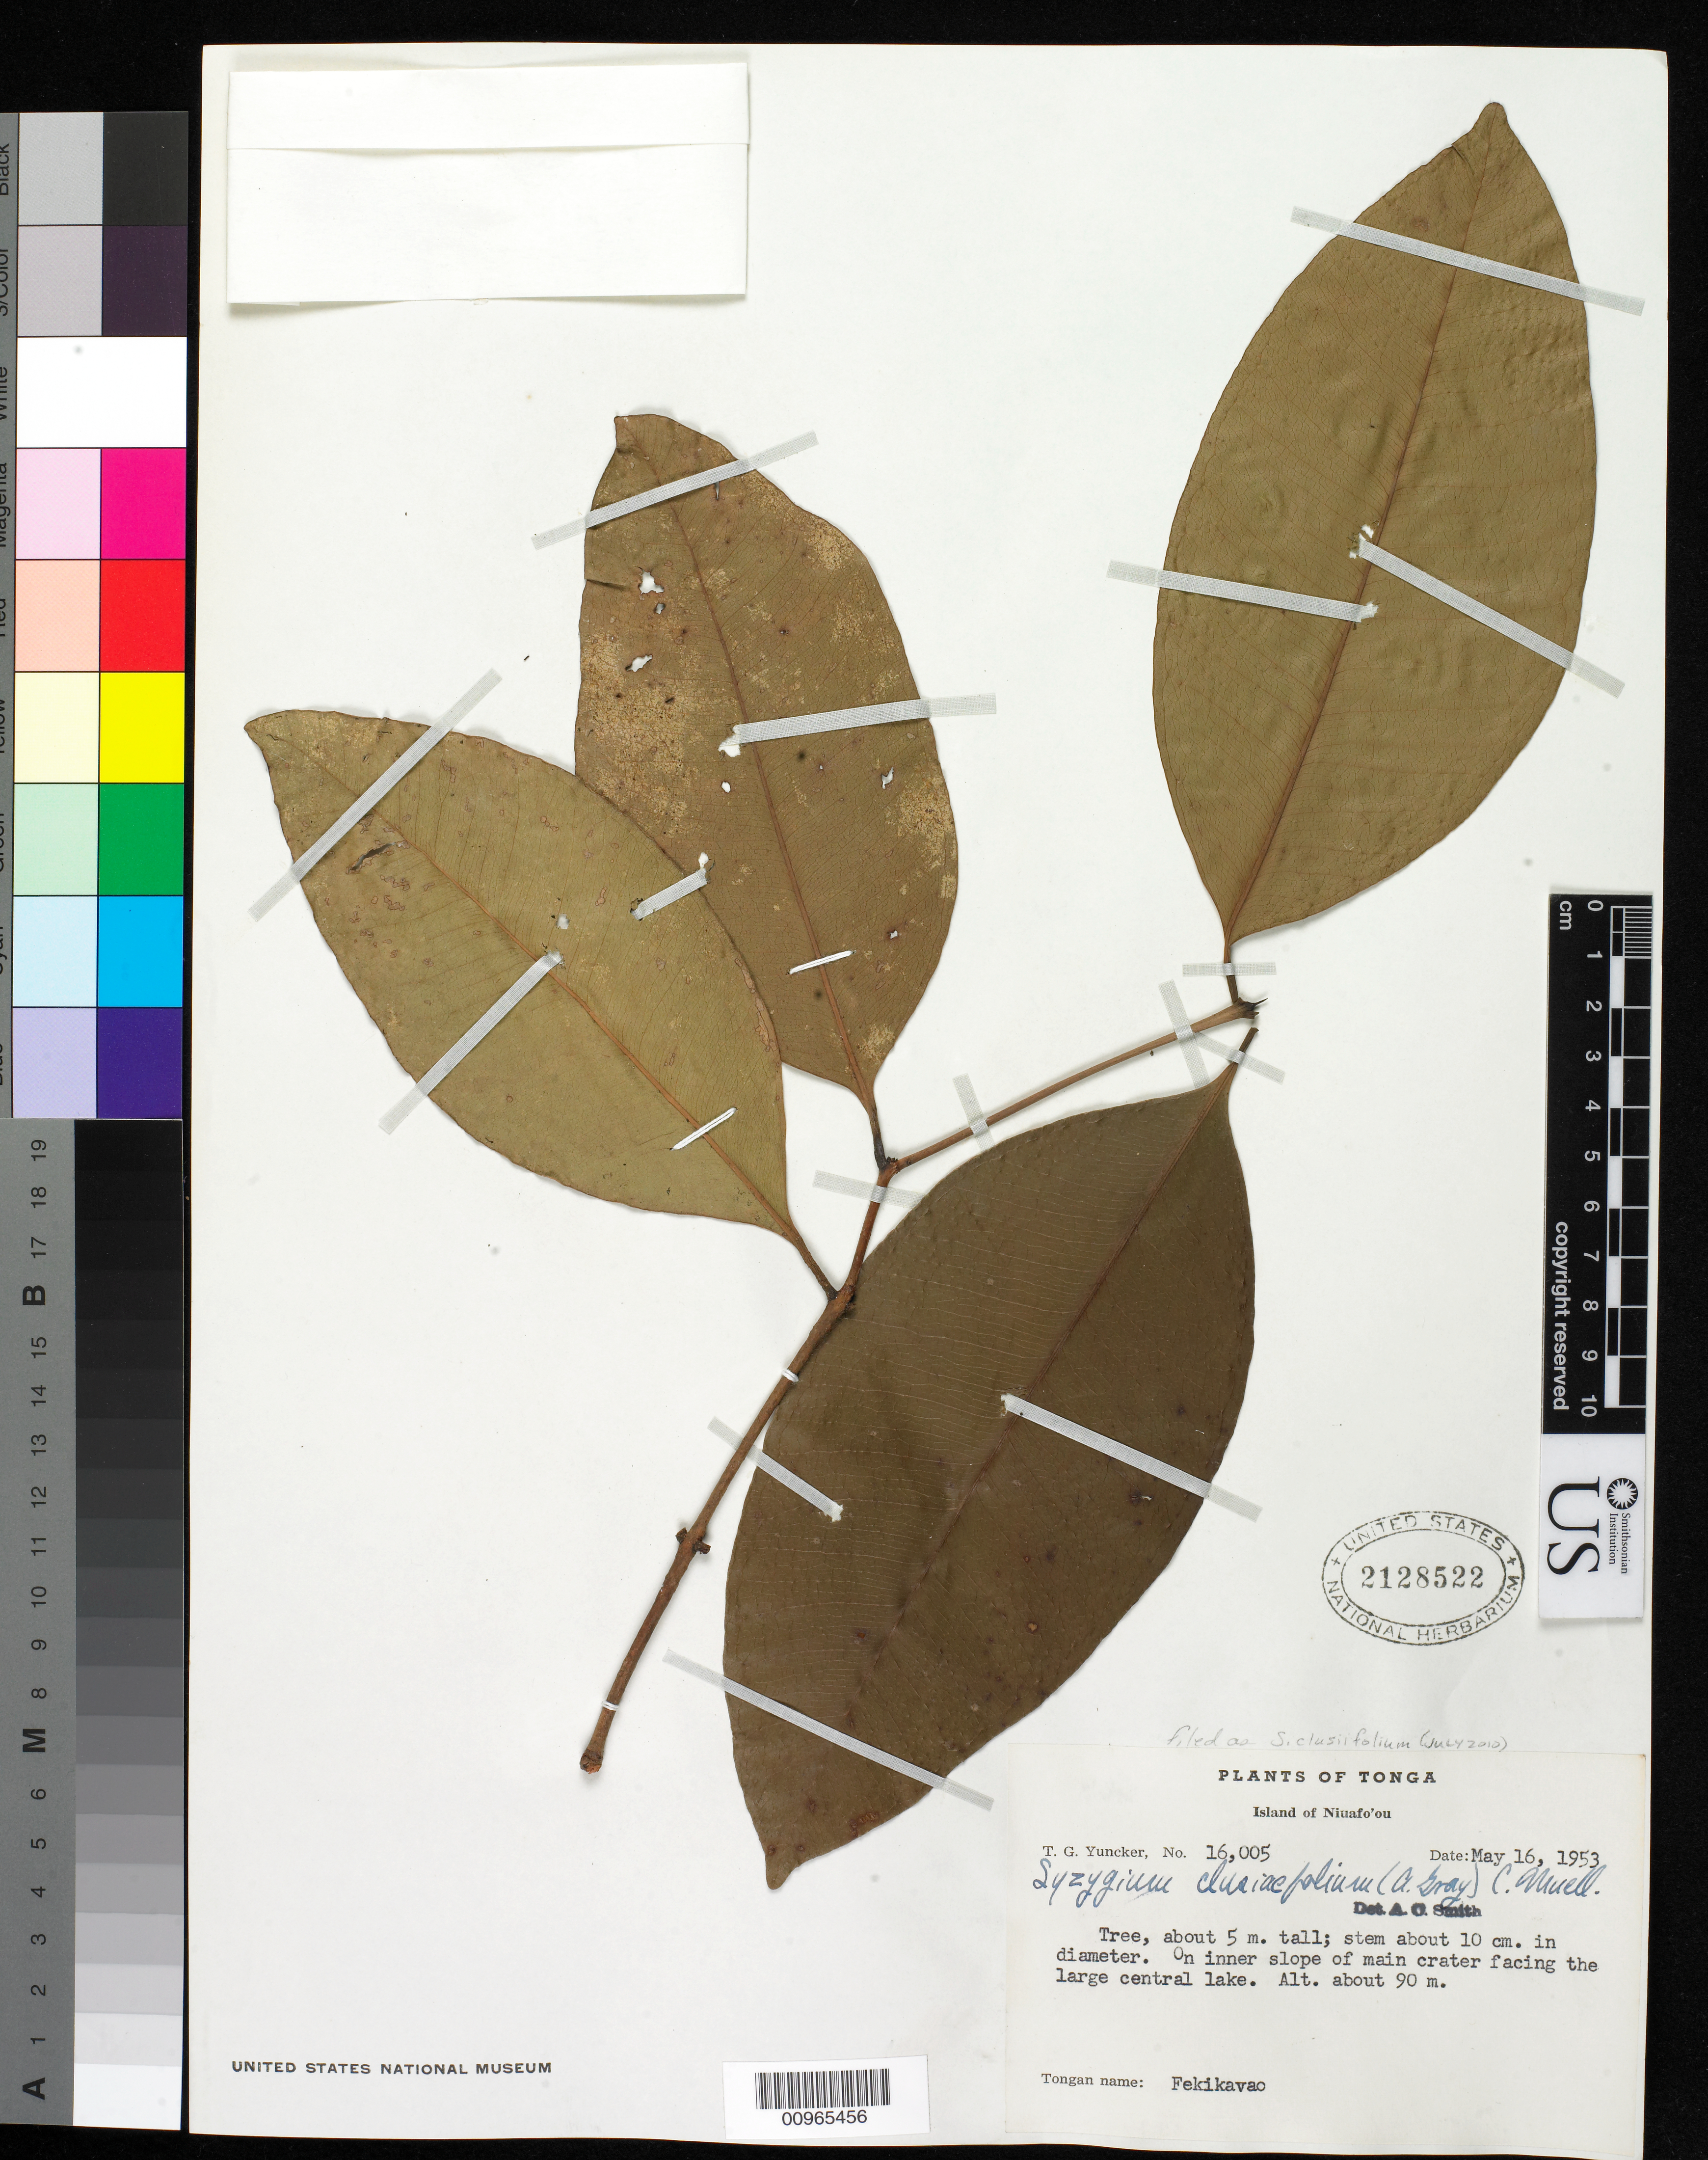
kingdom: Plantae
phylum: Tracheophyta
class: Magnoliopsida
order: Myrtales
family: Myrtaceae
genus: Syzygium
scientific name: Syzygium clusiifolium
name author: (A. Gray) Müll. Stuttg.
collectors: T. G. Yuncker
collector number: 16005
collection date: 1953-05-16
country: Tonga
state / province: Tonga Outliers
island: Niuafo'ou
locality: On inner slope of main crater facing the large central lake, Niuafo'ou Island, Tonga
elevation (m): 90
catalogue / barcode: US 2128522